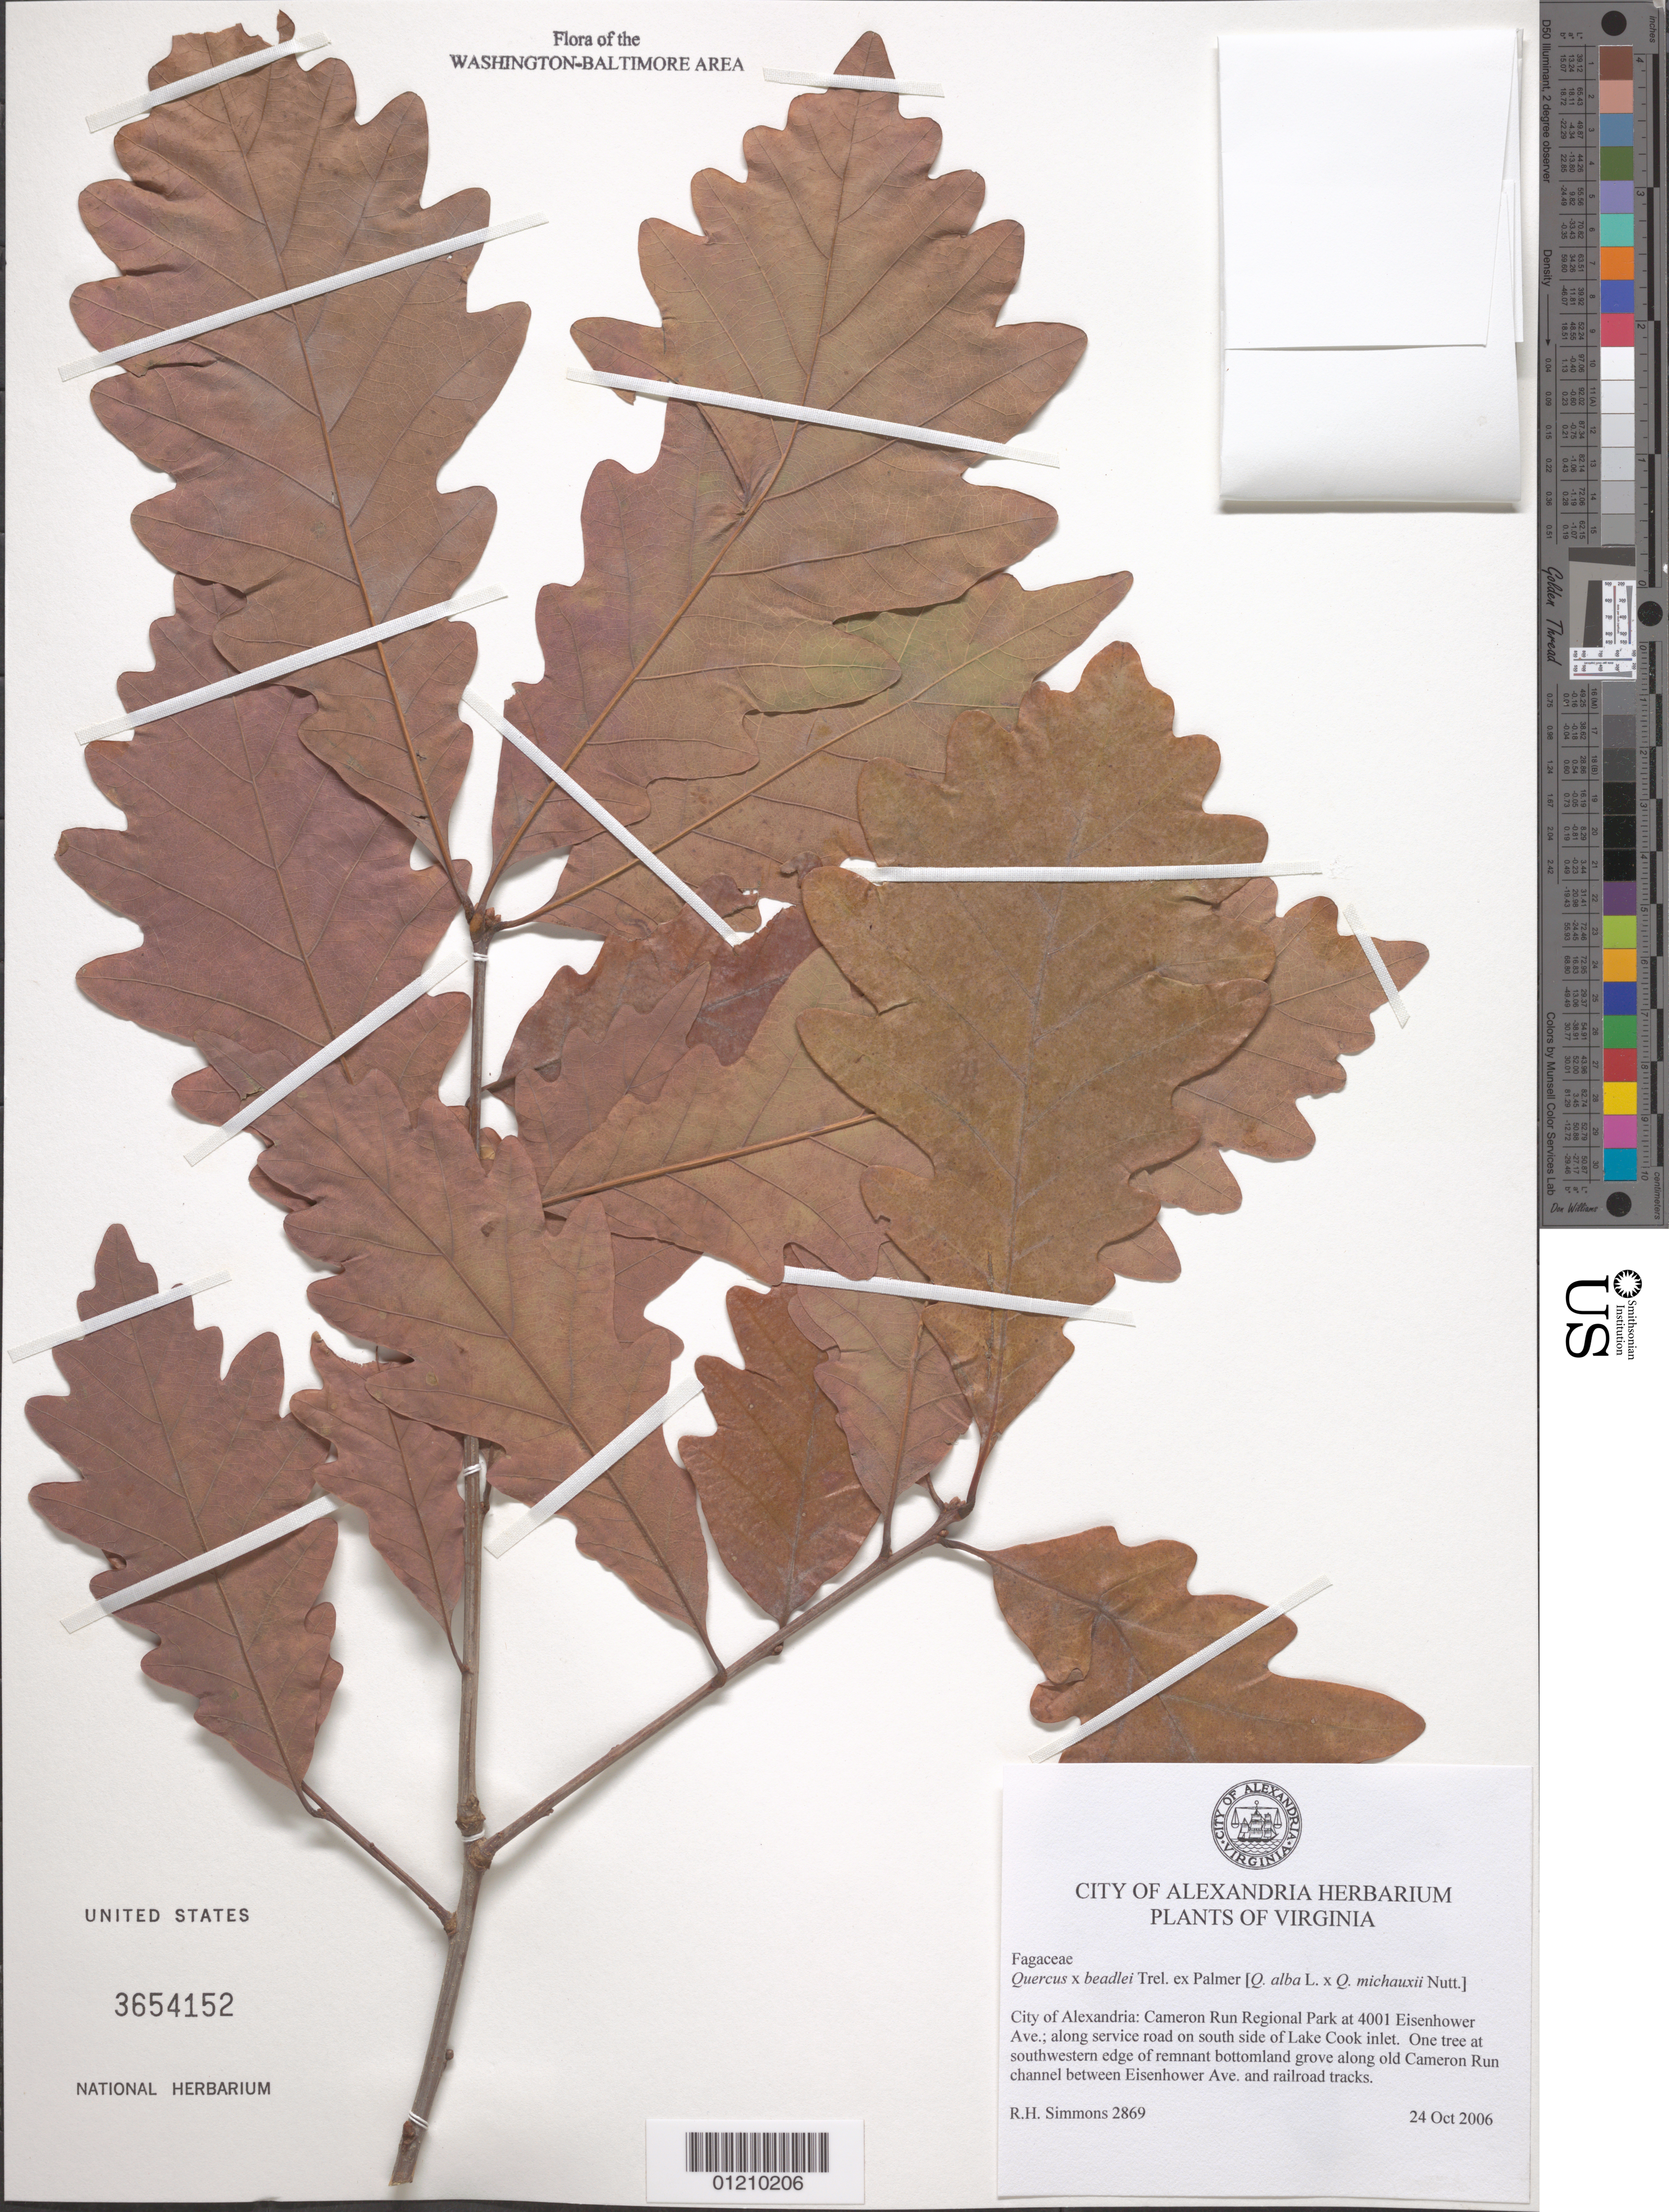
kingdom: Plantae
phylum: Tracheophyta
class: Magnoliopsida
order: Fagales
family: Fagaceae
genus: Quercus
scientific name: Quercus x beadlei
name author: Trel. ex E.J. Palmer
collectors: R. H. Simmons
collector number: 2869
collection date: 2006-10-24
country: United States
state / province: Virginia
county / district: Fairfax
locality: Cameron Run Regional Park at 4001 Eisenhower Ave.; along service road on south side of Lake Cook Inlet. One tree at southwestern edge of remnant bottomland grove along old Cameron Run channel between Eisenhower Ave. and railroad tracks.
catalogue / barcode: US 3654152